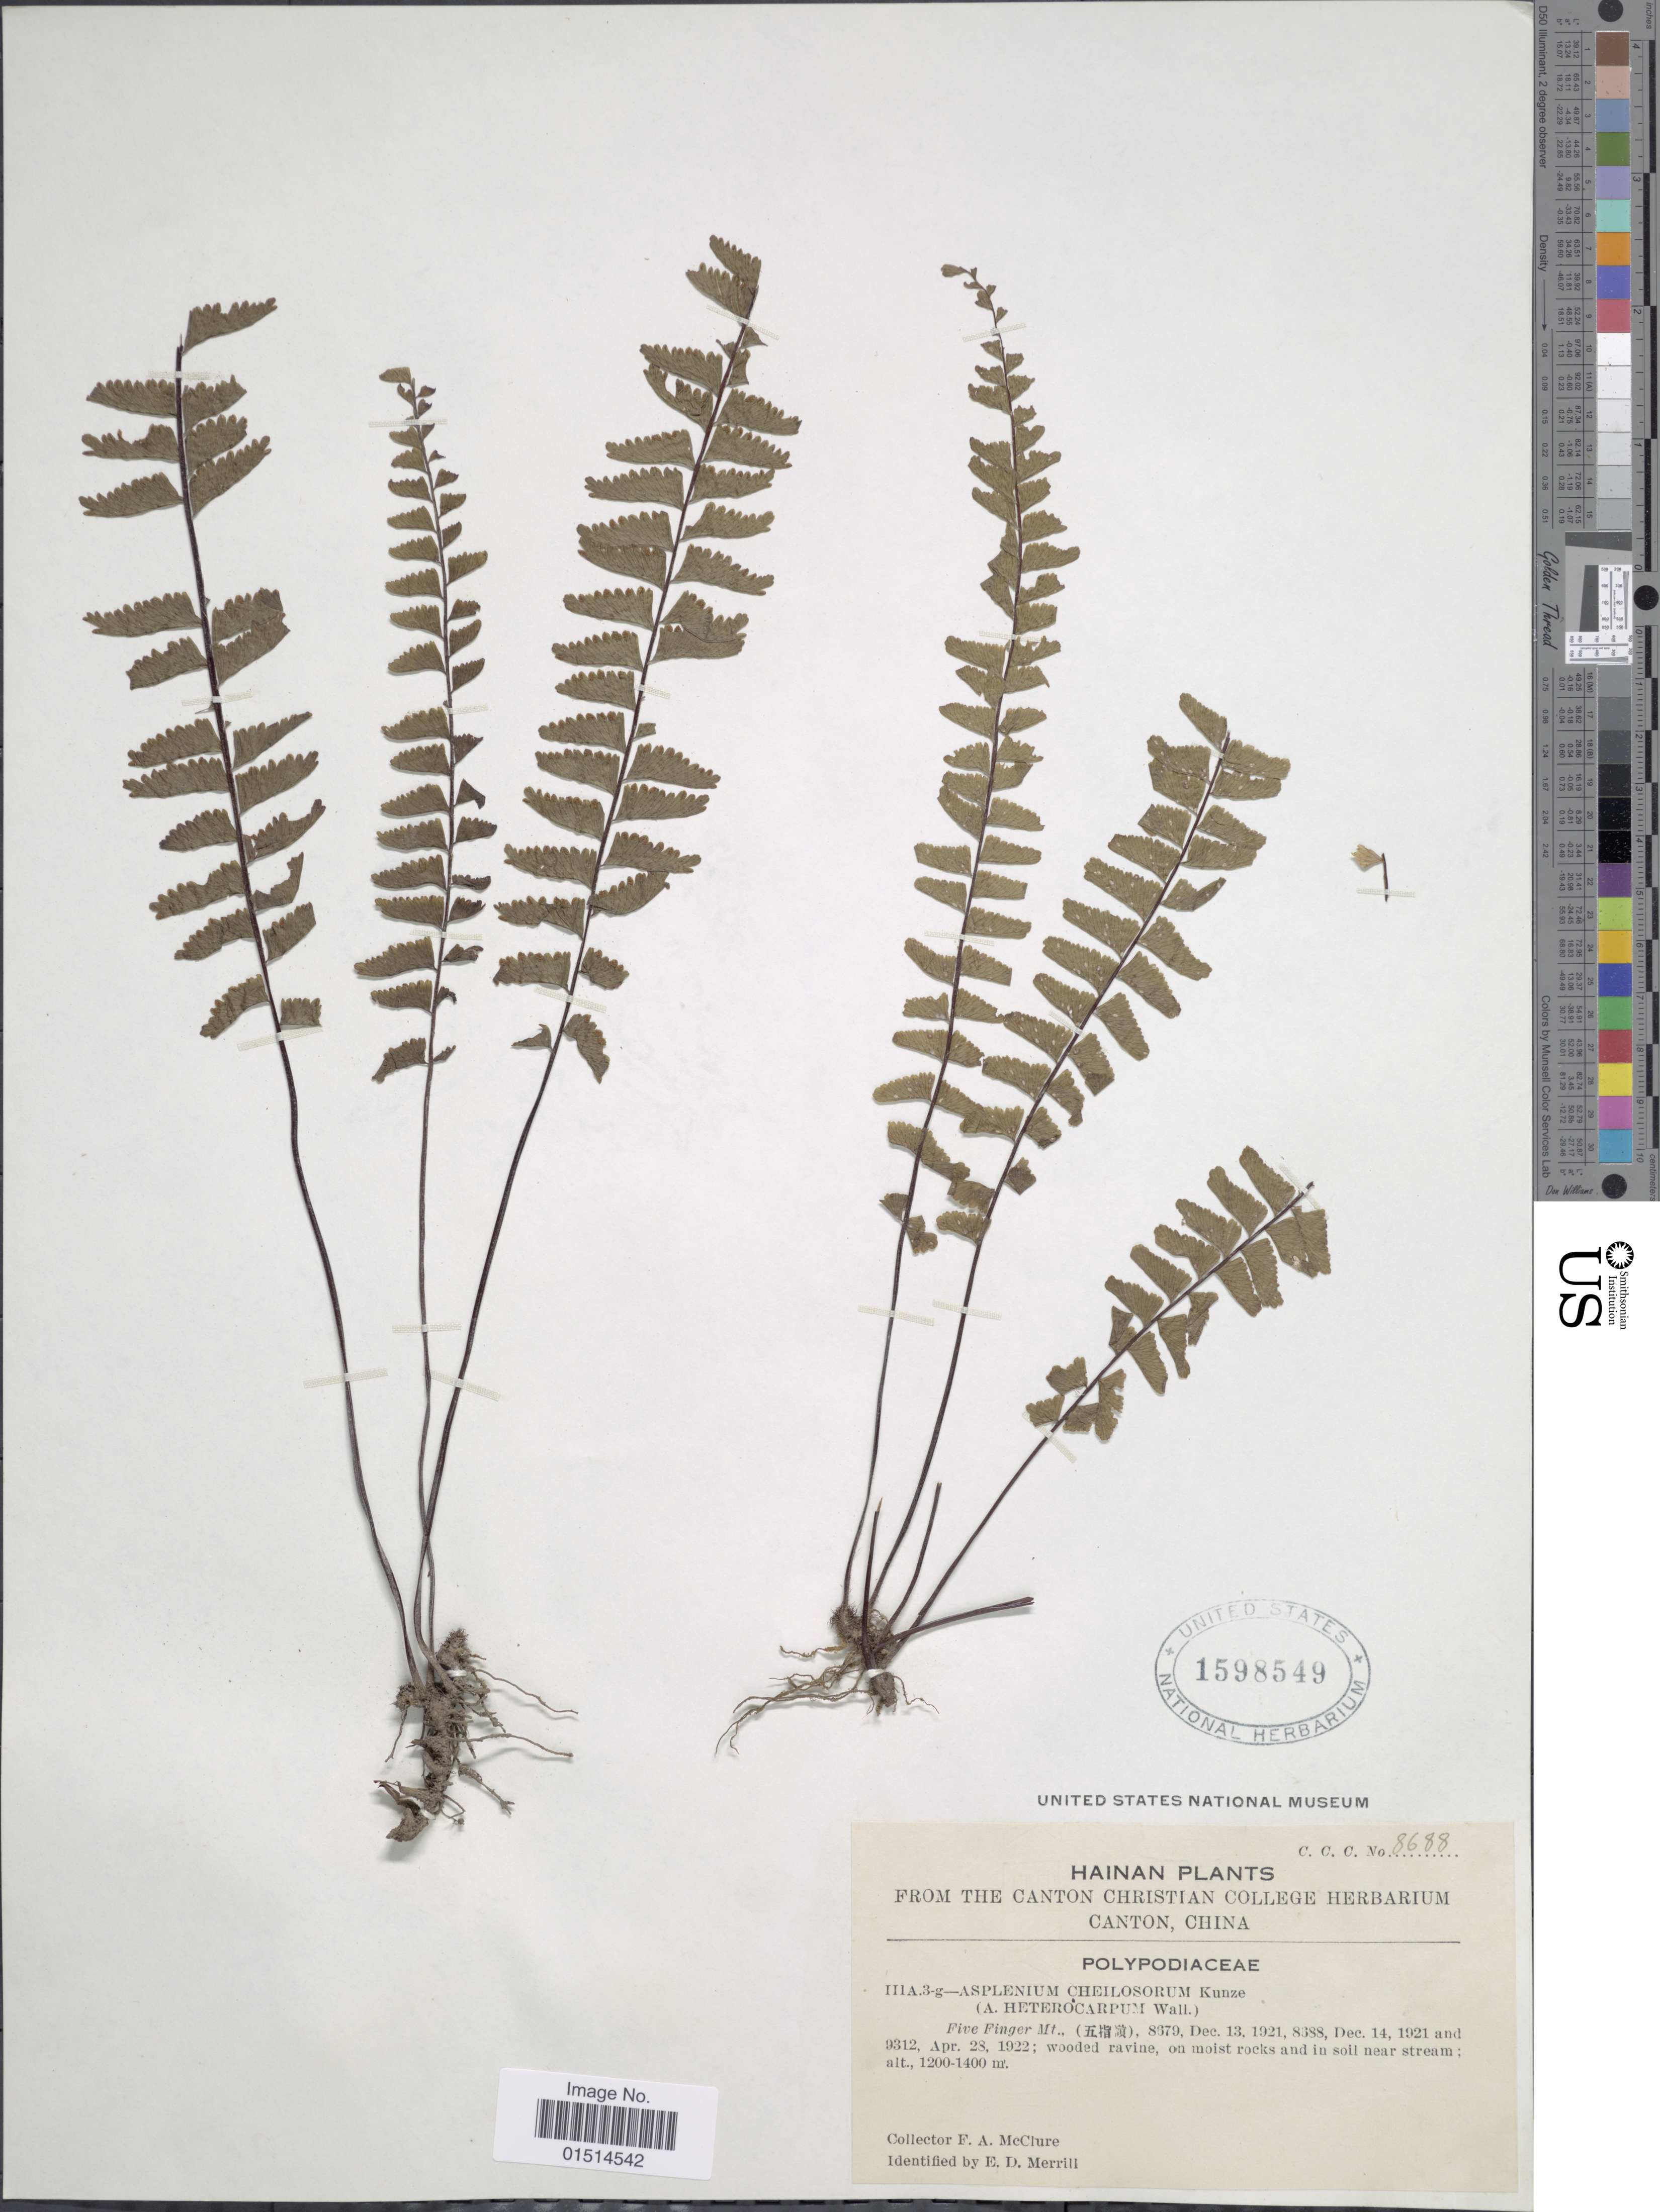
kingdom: Plantae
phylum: Tracheophyta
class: Polypodiopsida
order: Polypodiales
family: Aspleniaceae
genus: Asplenium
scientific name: Asplenium cheilosorum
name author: Kunze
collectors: F. A. McClure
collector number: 8688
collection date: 1921-12-13/1922-04-23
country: China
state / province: Hainan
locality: Hainan, Five Finger Mt.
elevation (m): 1200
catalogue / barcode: US 1598549